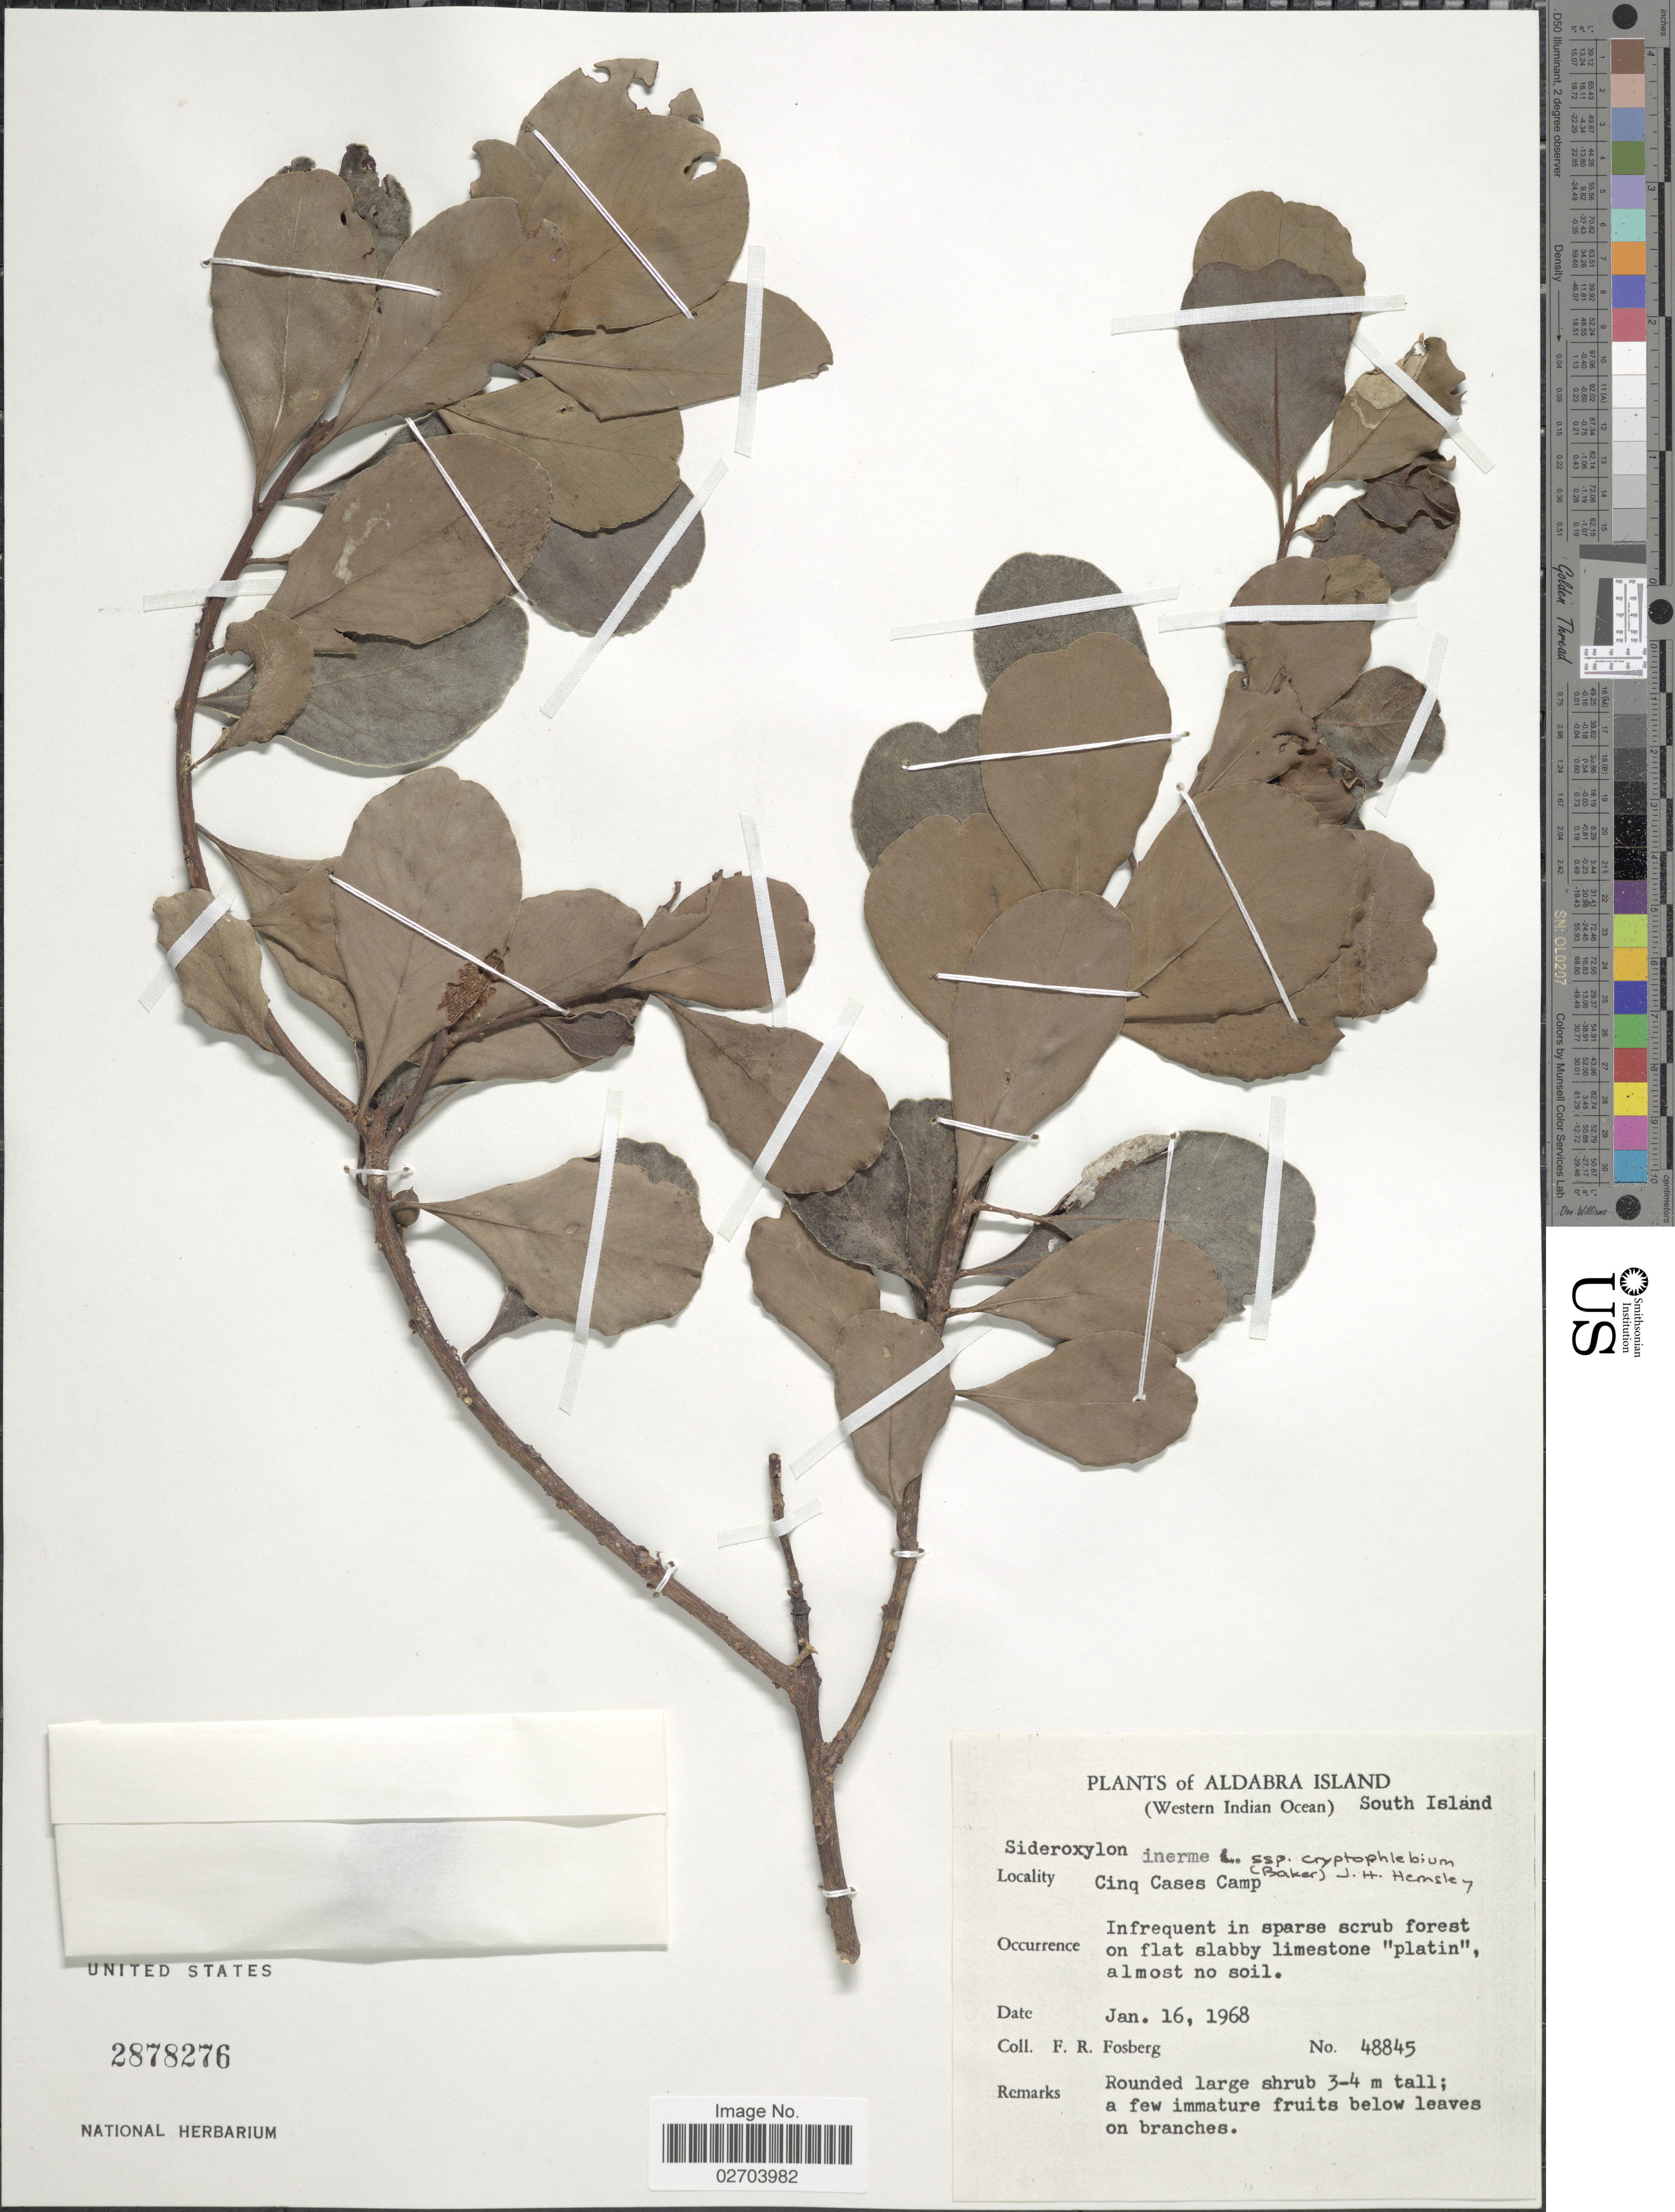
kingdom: Plantae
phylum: Tracheophyta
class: Magnoliopsida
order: Ericales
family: Sapotaceae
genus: Sideroxylon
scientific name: Sideroxylon inerme subsp. cryptophlebium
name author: (Baker) J.H. Hemsl.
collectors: F. R. Fosberg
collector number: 48845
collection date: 1968-01-16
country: Seychelles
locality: Aldabra Island (Western Indian Ocean) South Island. Cinq Cases Camp.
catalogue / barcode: US 2878276